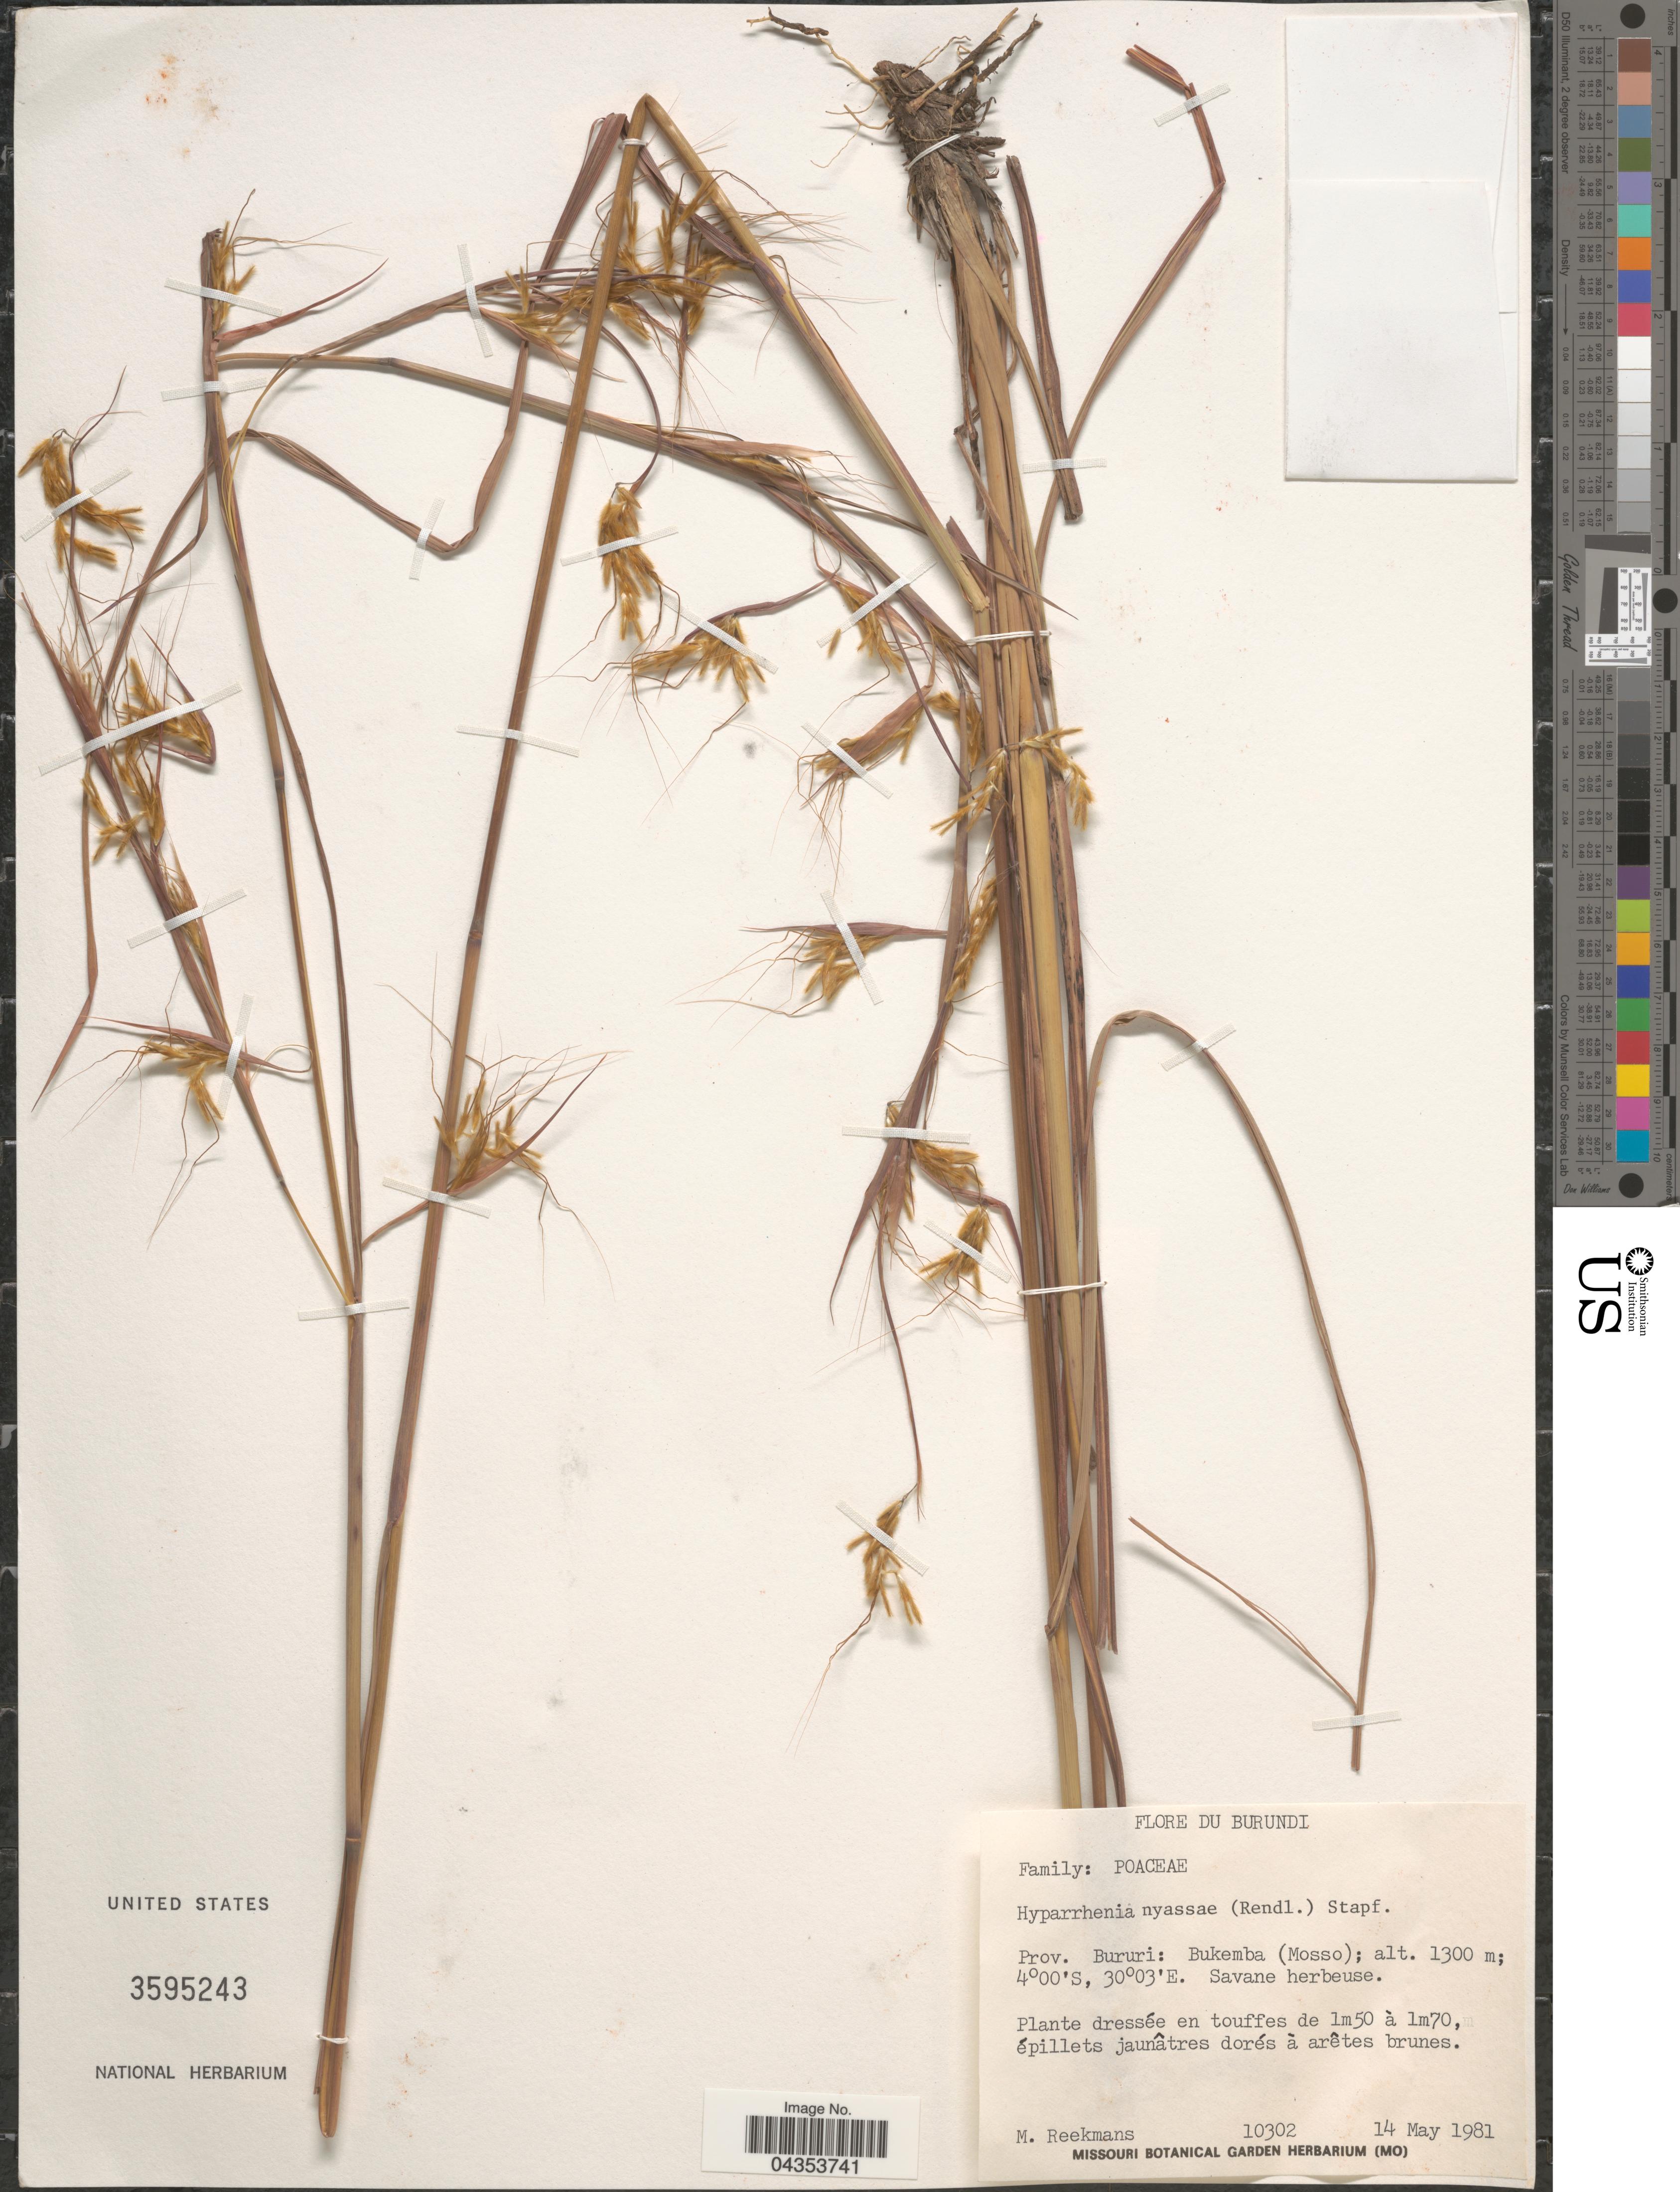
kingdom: Plantae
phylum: Tracheophyta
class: Liliopsida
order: Poales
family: Poaceae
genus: Hyparrhenia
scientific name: Hyparrhenia nyassae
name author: (Rendle) Stapf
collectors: M. Reekmans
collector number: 10302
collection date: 1981-05-14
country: Burundi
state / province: Bururi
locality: Bukemba (Mosso).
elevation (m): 1300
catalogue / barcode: US 3595243